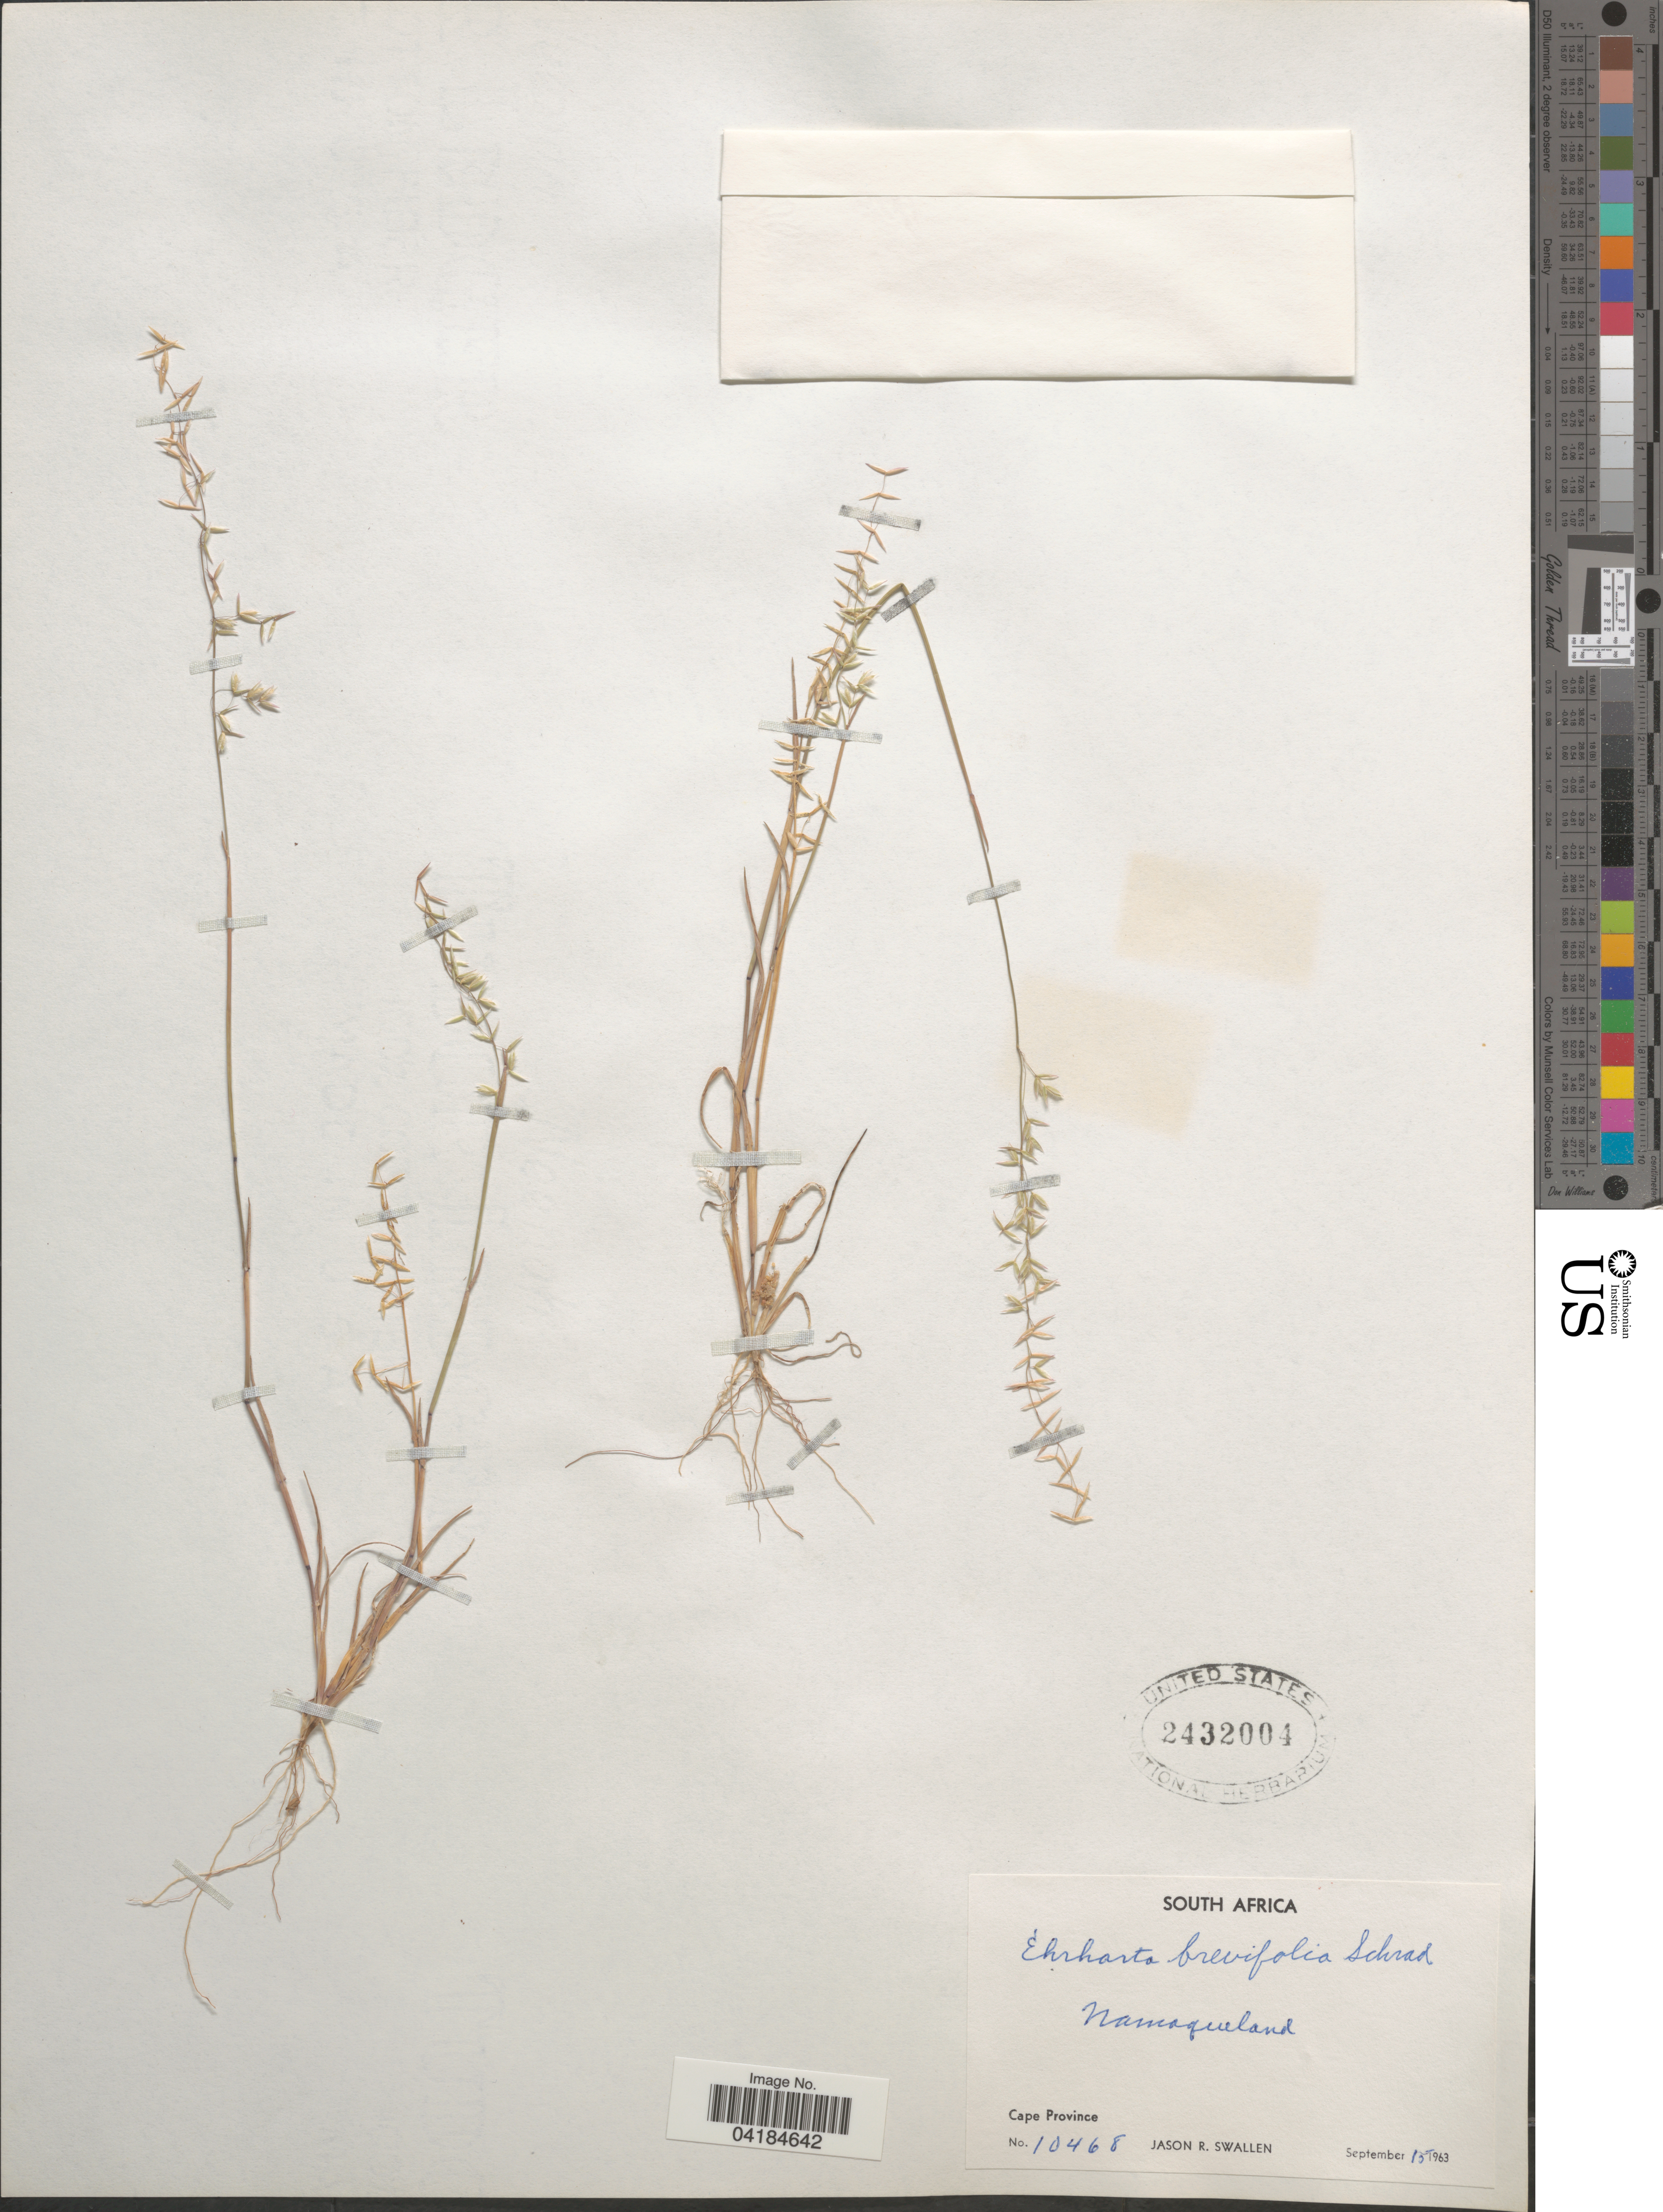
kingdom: Plantae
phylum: Tracheophyta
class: Liliopsida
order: Poales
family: Poaceae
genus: Ehrharta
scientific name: Ehrharta brevifolia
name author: Schrad.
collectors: J. R. Swallen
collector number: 10468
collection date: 1963-09-15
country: South Africa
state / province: Northern Cape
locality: Namaqueland.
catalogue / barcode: US 2432004